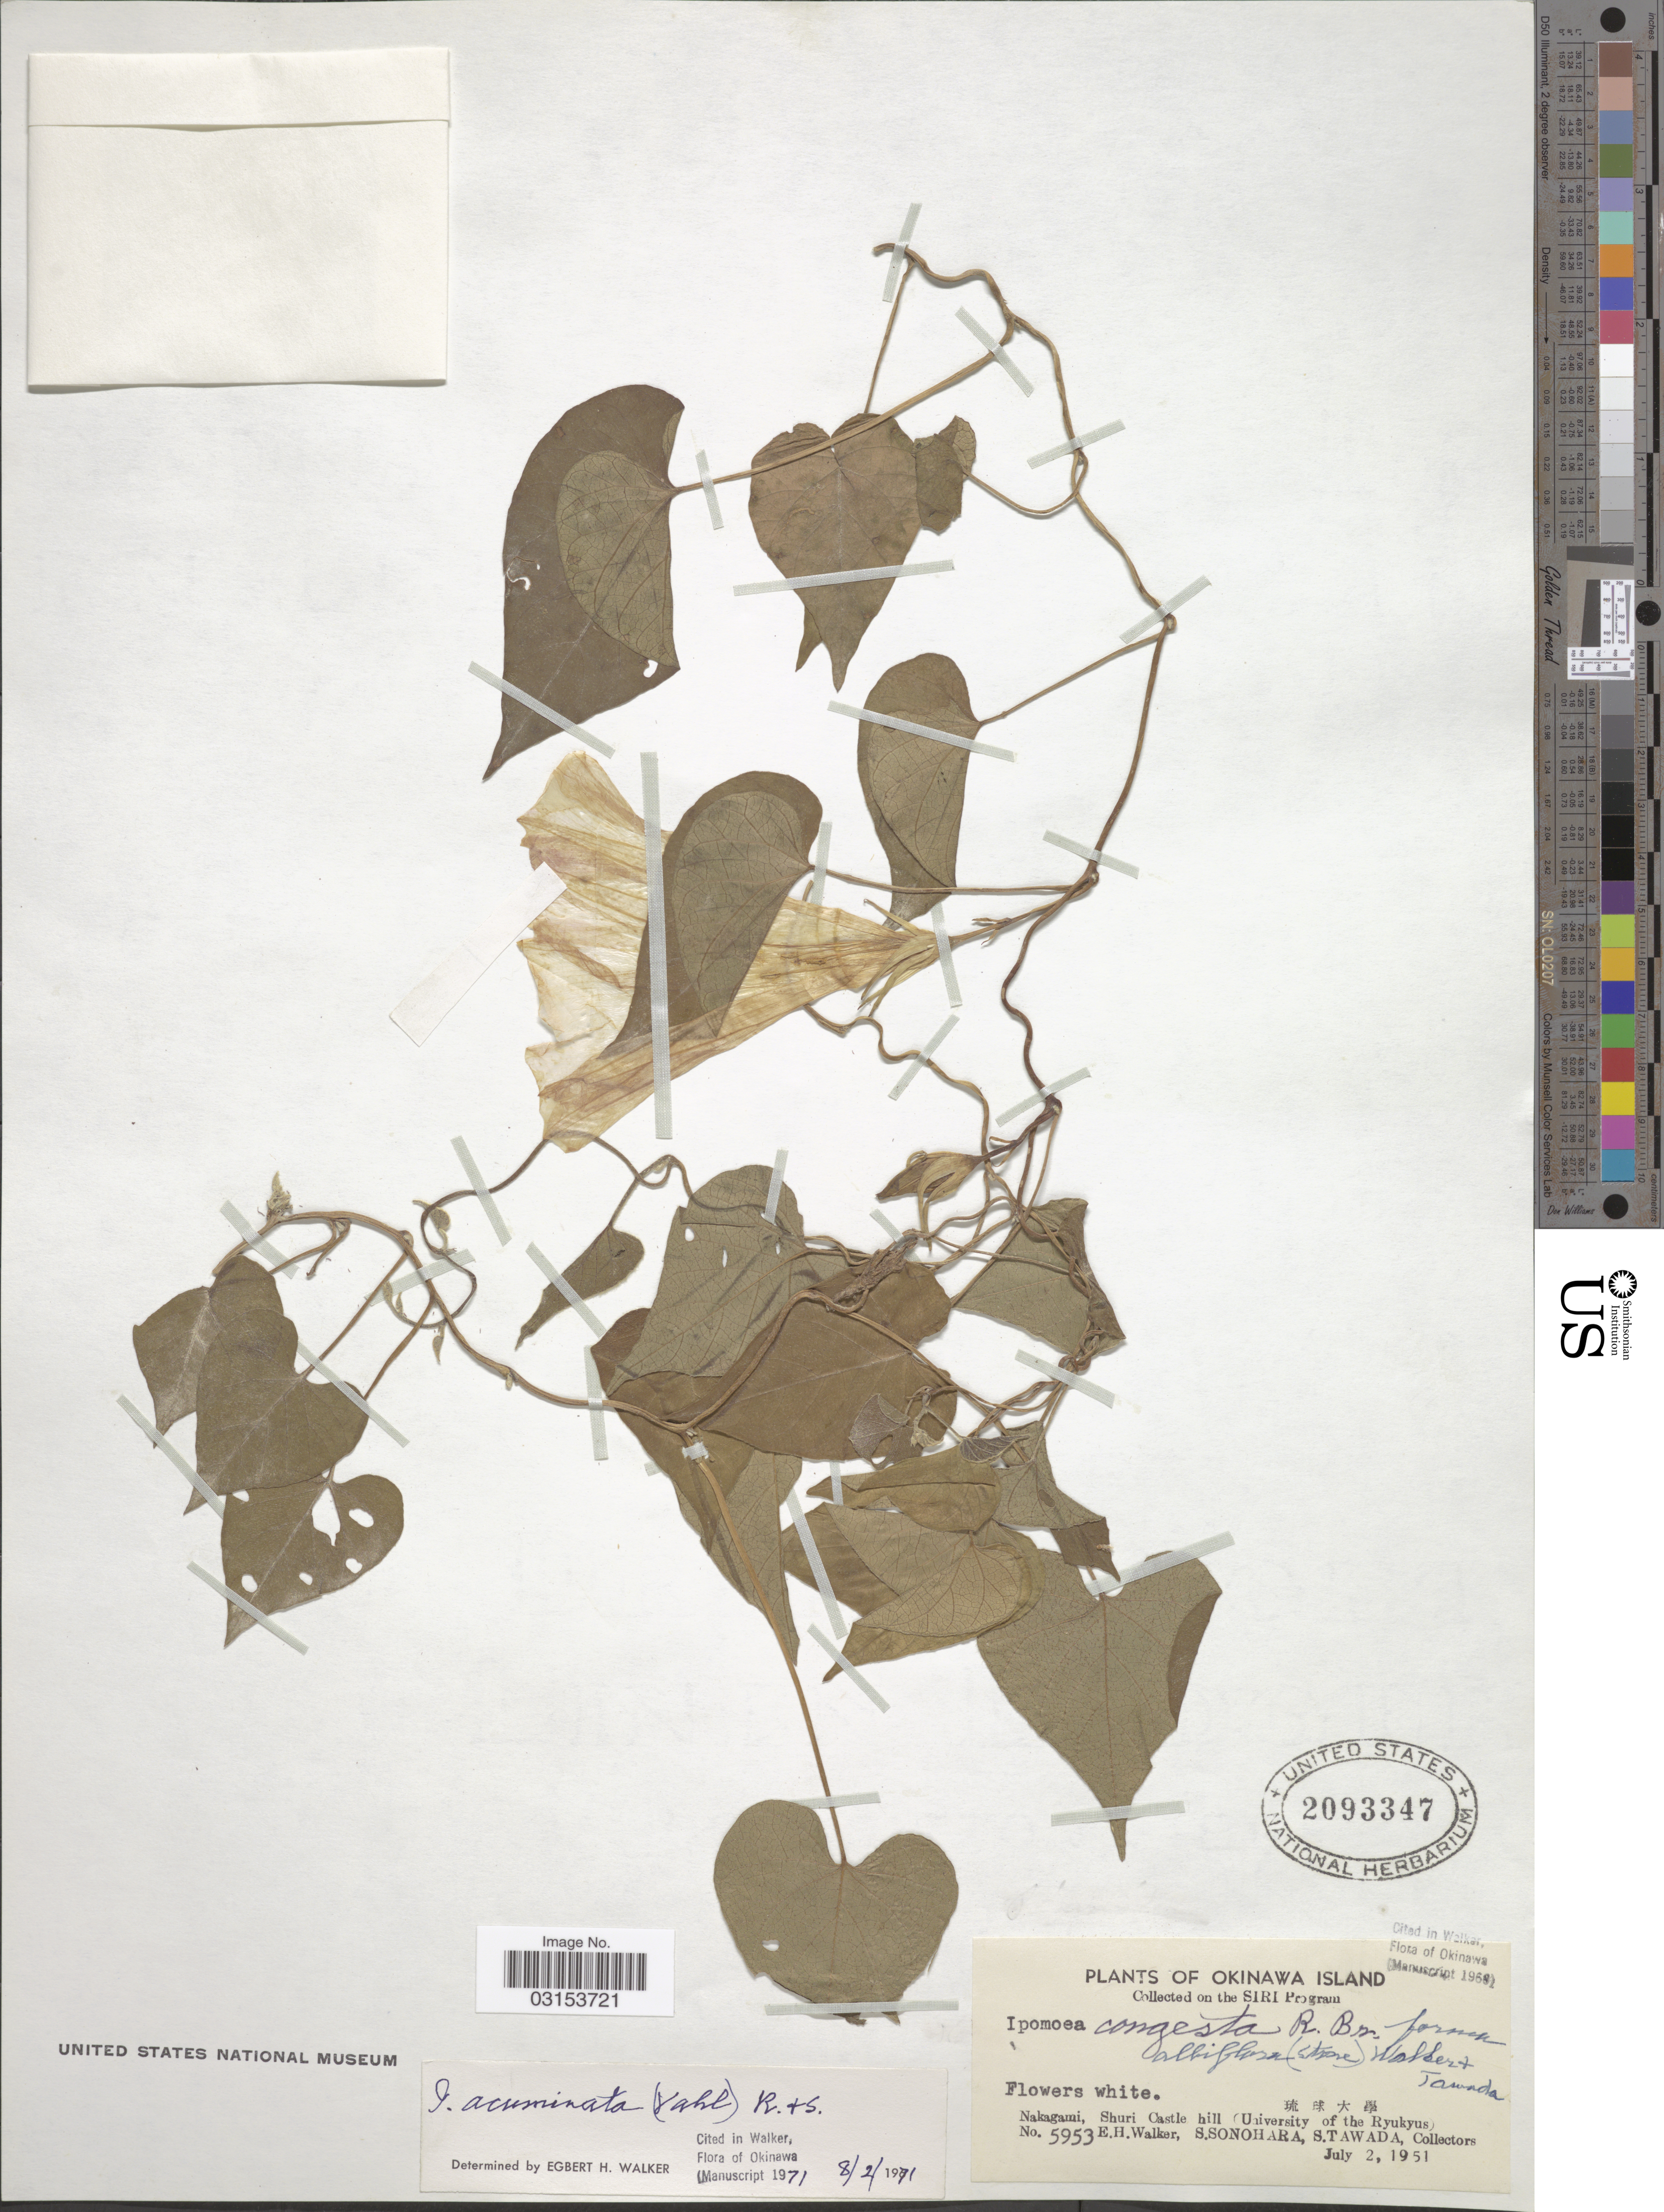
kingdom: Plantae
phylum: Tracheophyta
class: Magnoliopsida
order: Solanales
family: Convolvulaceae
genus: Ipomoea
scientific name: Ipomoea acuminata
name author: (Vahl) Roem. & Schult.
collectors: E. H. Walker, S. Sonohara & S. Tawada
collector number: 5953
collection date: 1951-07-02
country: Japan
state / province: Okinawa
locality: Nakagami, Shuri Castle hill (University of the Ryukyus).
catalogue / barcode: US 2093347